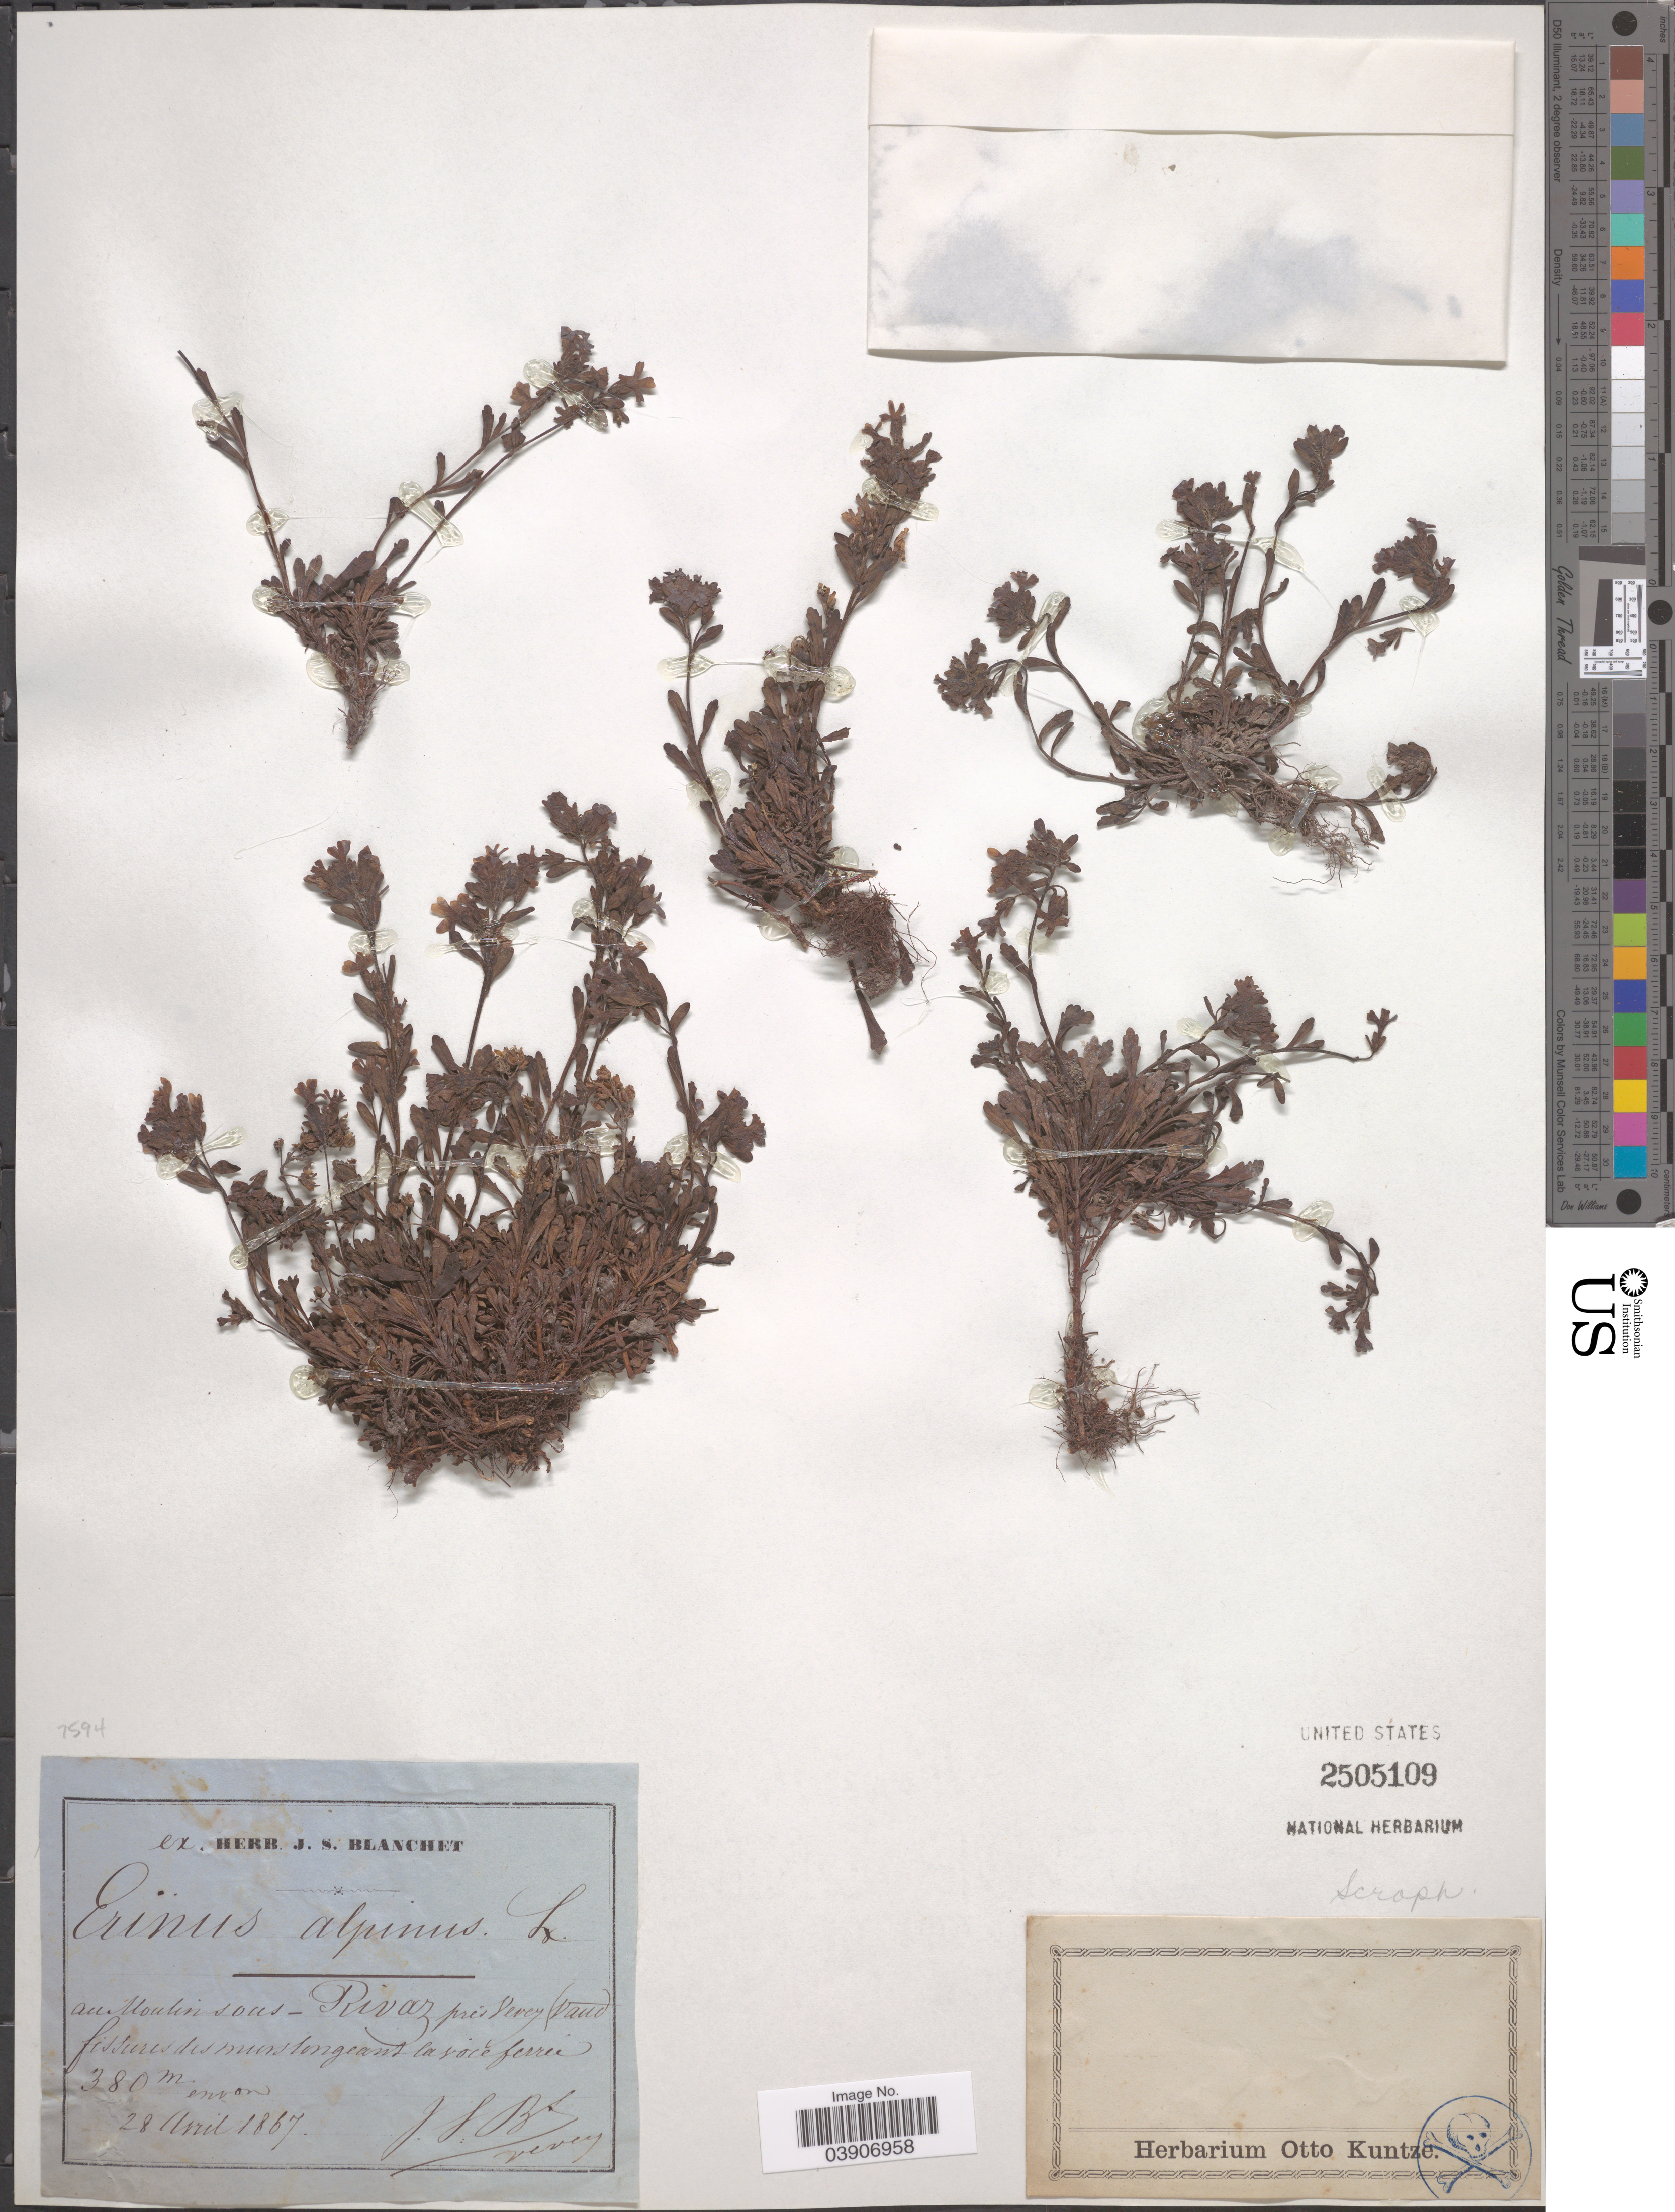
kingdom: Plantae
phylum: Tracheophyta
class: Magnoliopsida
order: Lamiales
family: Plantaginaceae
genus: Erinus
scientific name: Erinus alpinus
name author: L.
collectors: J. Blanchet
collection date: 1867-04-28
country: Switzerland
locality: Rivaz prés Verey (Vaud) fissures des muns longeans la soire ferrie.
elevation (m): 380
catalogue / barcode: US 2505109